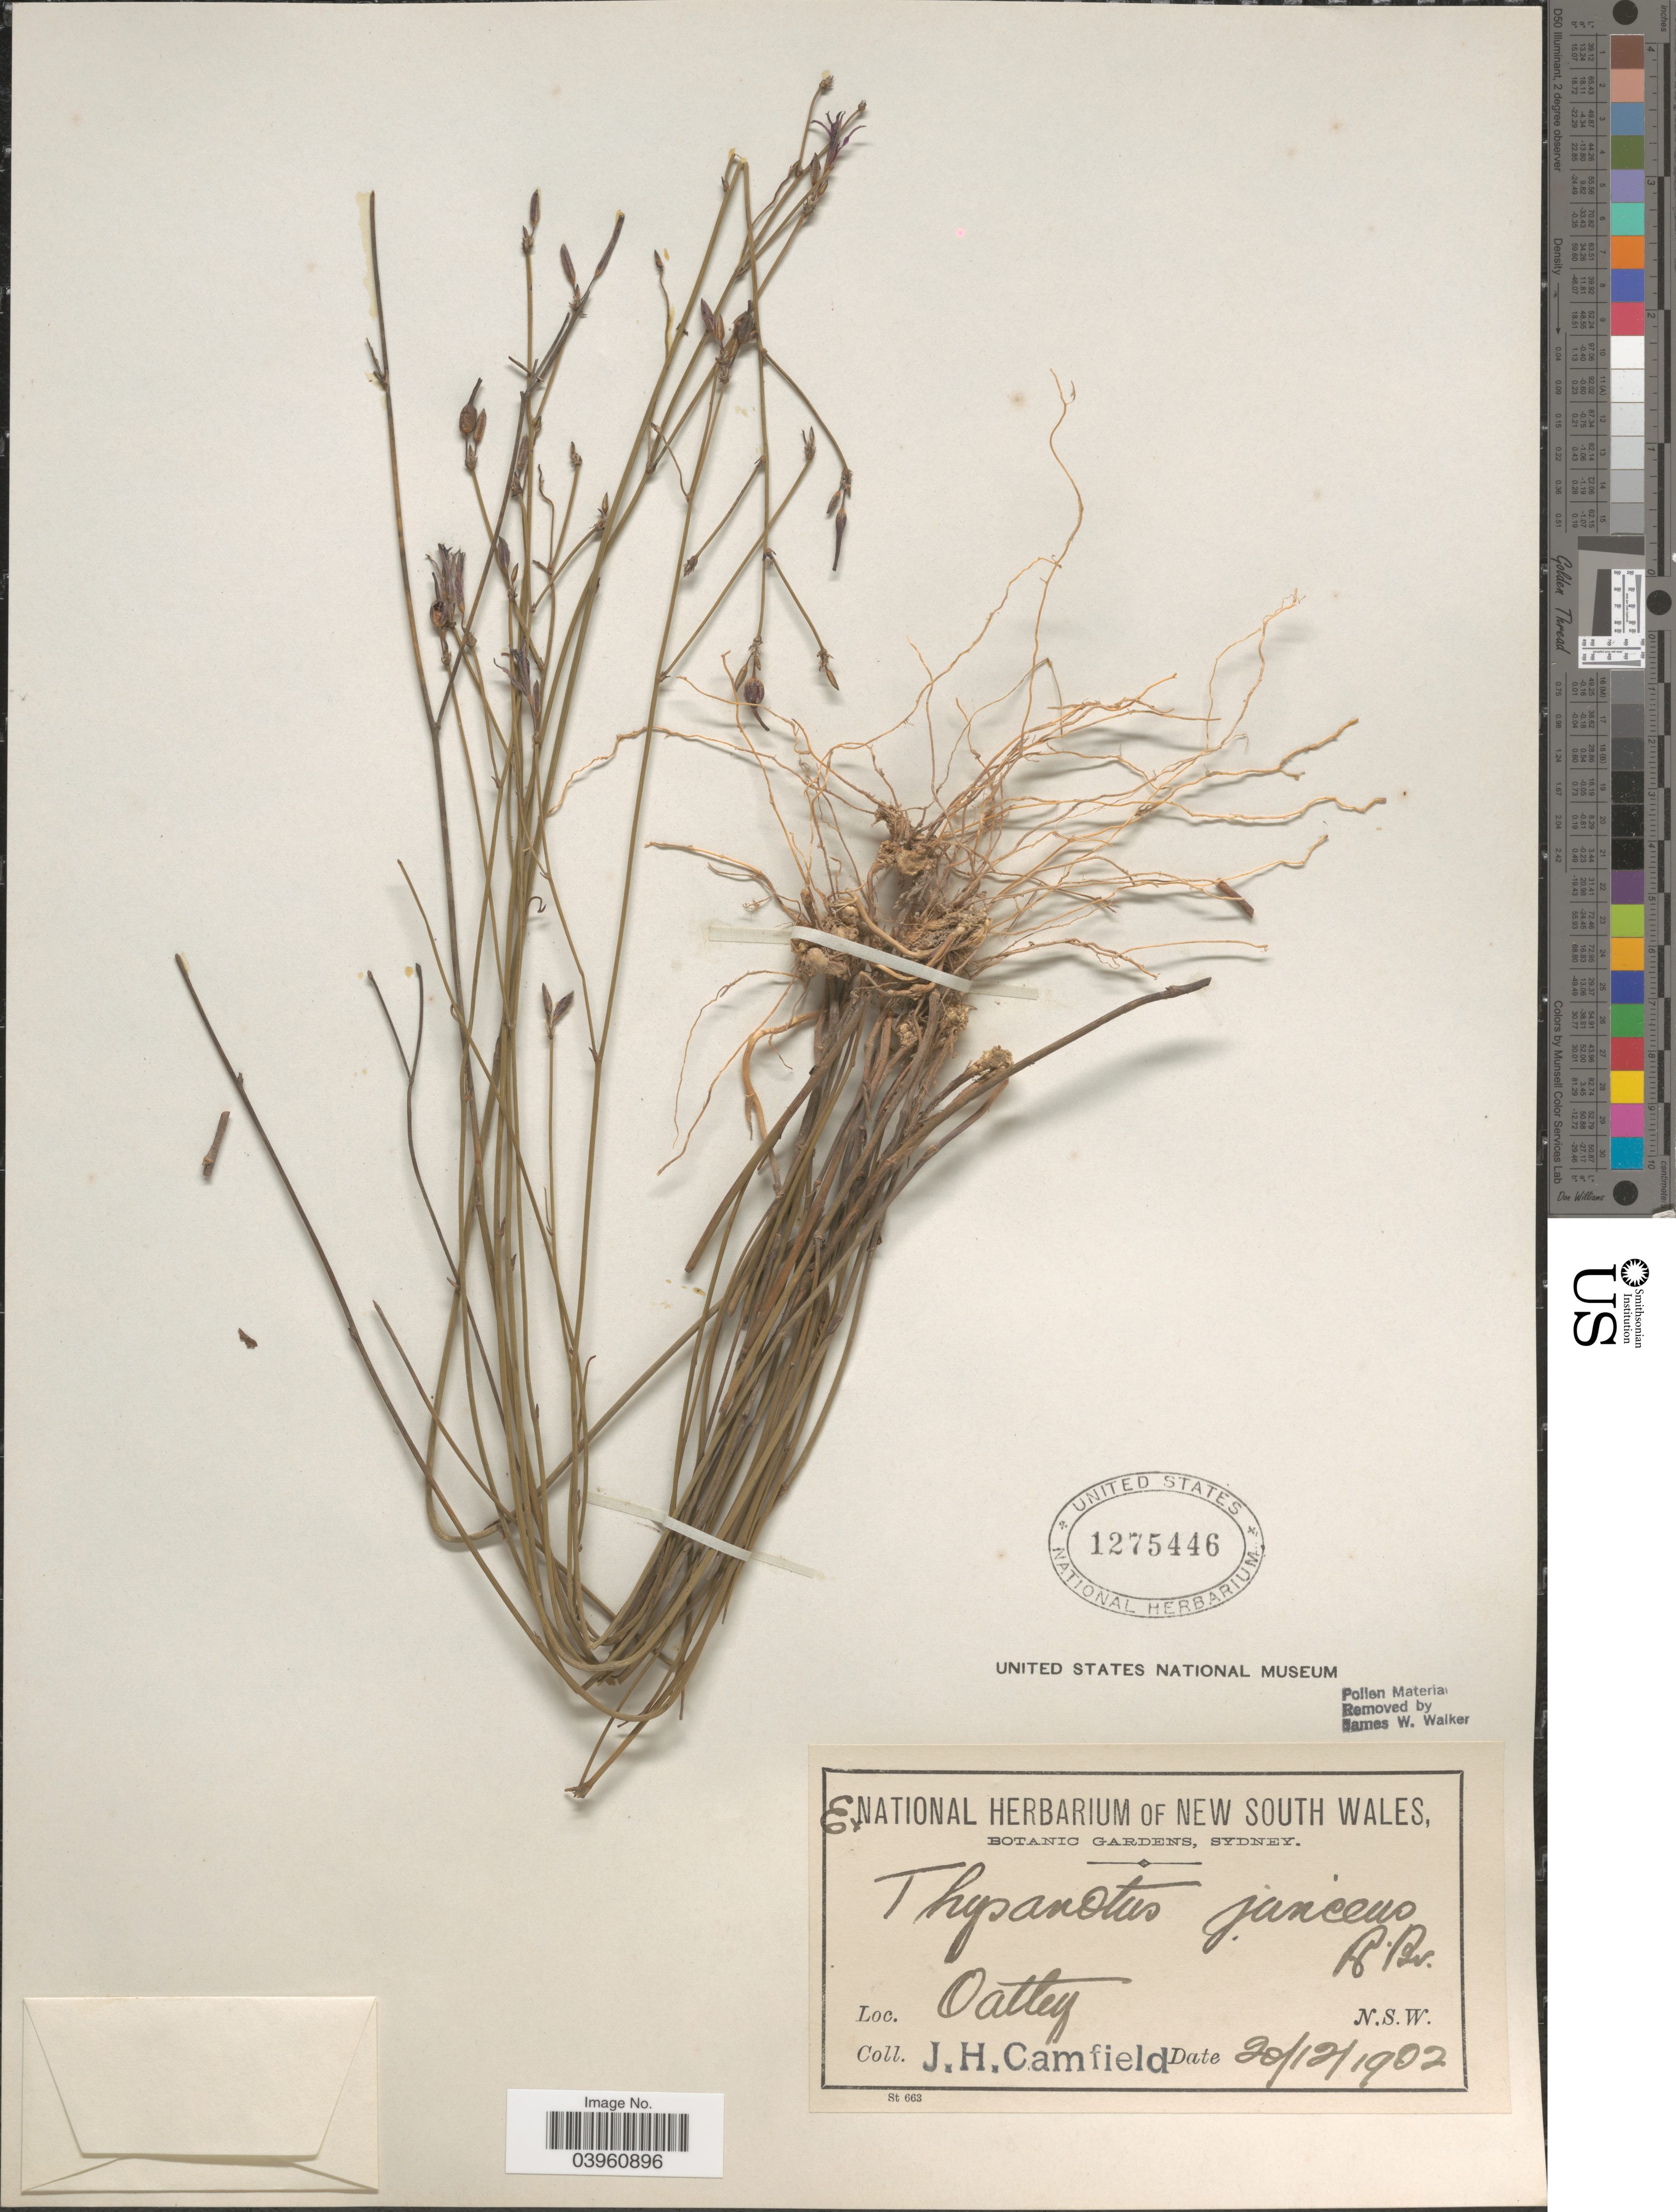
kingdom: Plantae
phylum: Tracheophyta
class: Liliopsida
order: Asparagales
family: Asparagaceae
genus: Thysanotus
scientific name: Thysanotus junceus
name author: R. Br.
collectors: J. Camfield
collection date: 1902-12-20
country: Australia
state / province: New South Wales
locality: Oatley.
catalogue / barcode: US 1275446